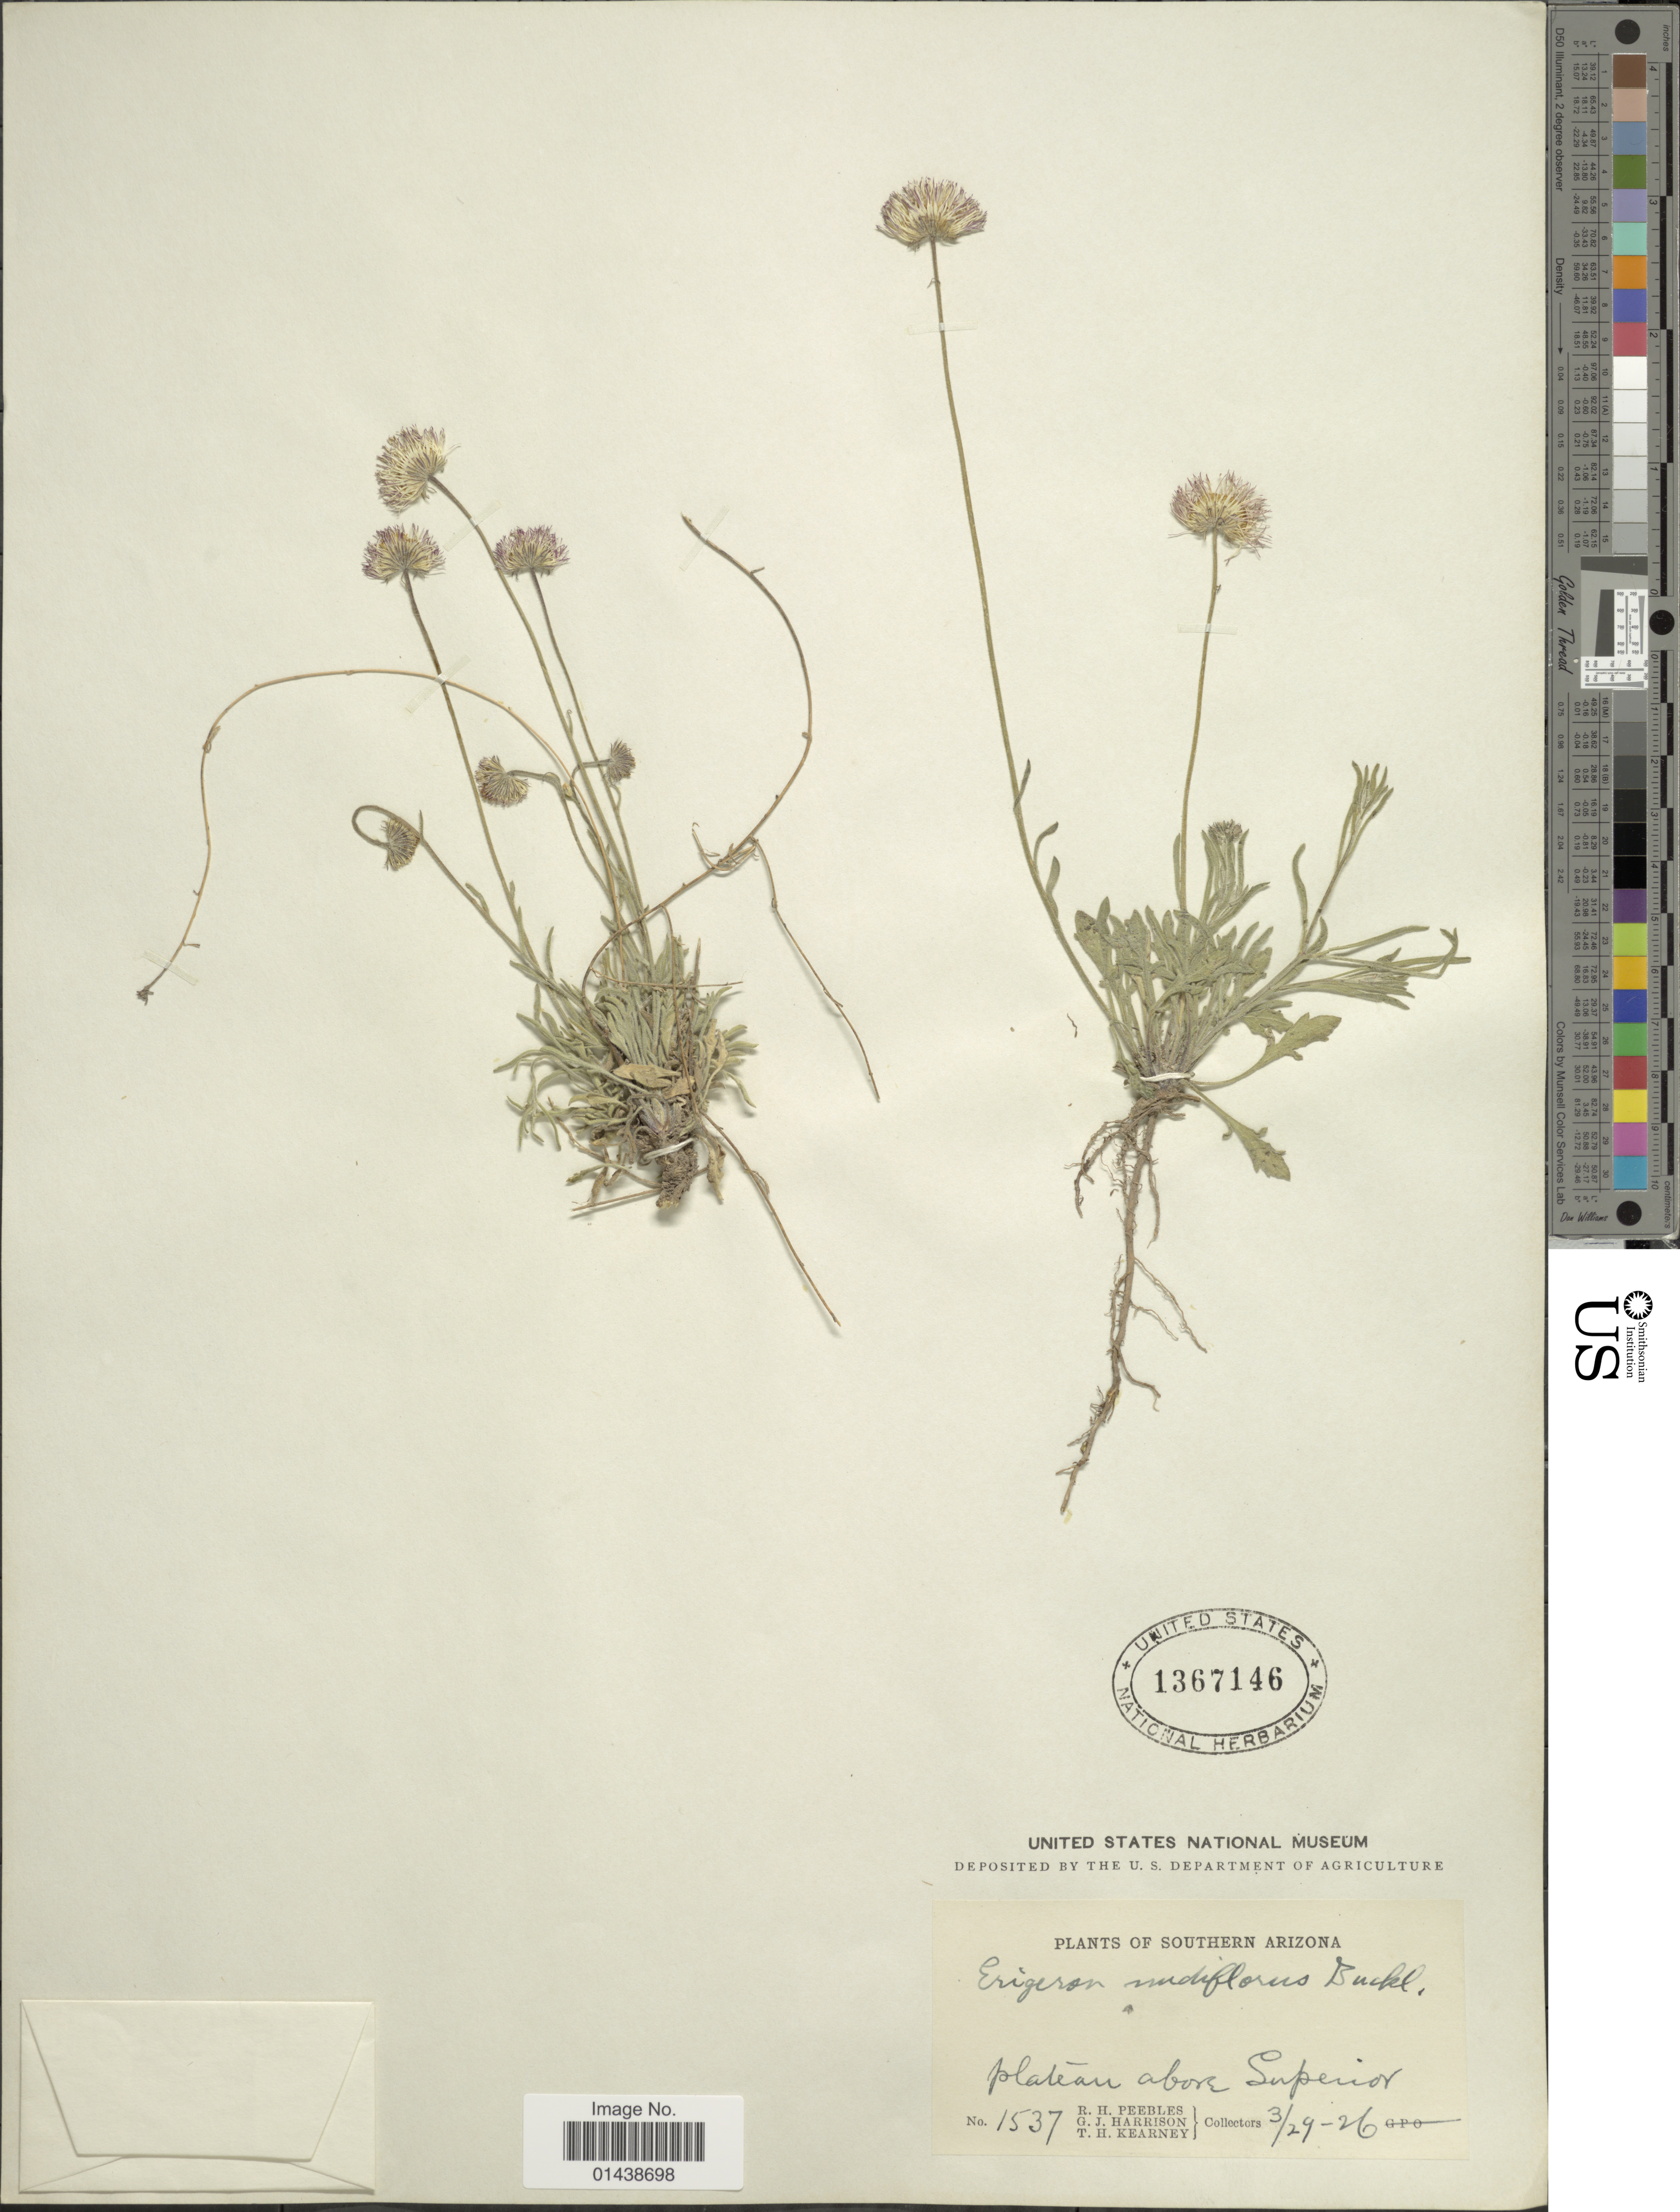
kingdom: Plantae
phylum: Tracheophyta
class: Magnoliopsida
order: Asterales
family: Asteraceae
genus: Erigeron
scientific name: Erigeron nudiflorus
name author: Buckley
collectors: R. H. Peebles, G. J. Harrison & T. H. Kearney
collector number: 1537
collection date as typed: Transcribed d/m/y: 29/3/26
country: United States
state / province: Arizona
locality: Southern Arizona. plateau above Superior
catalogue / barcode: US 1367146